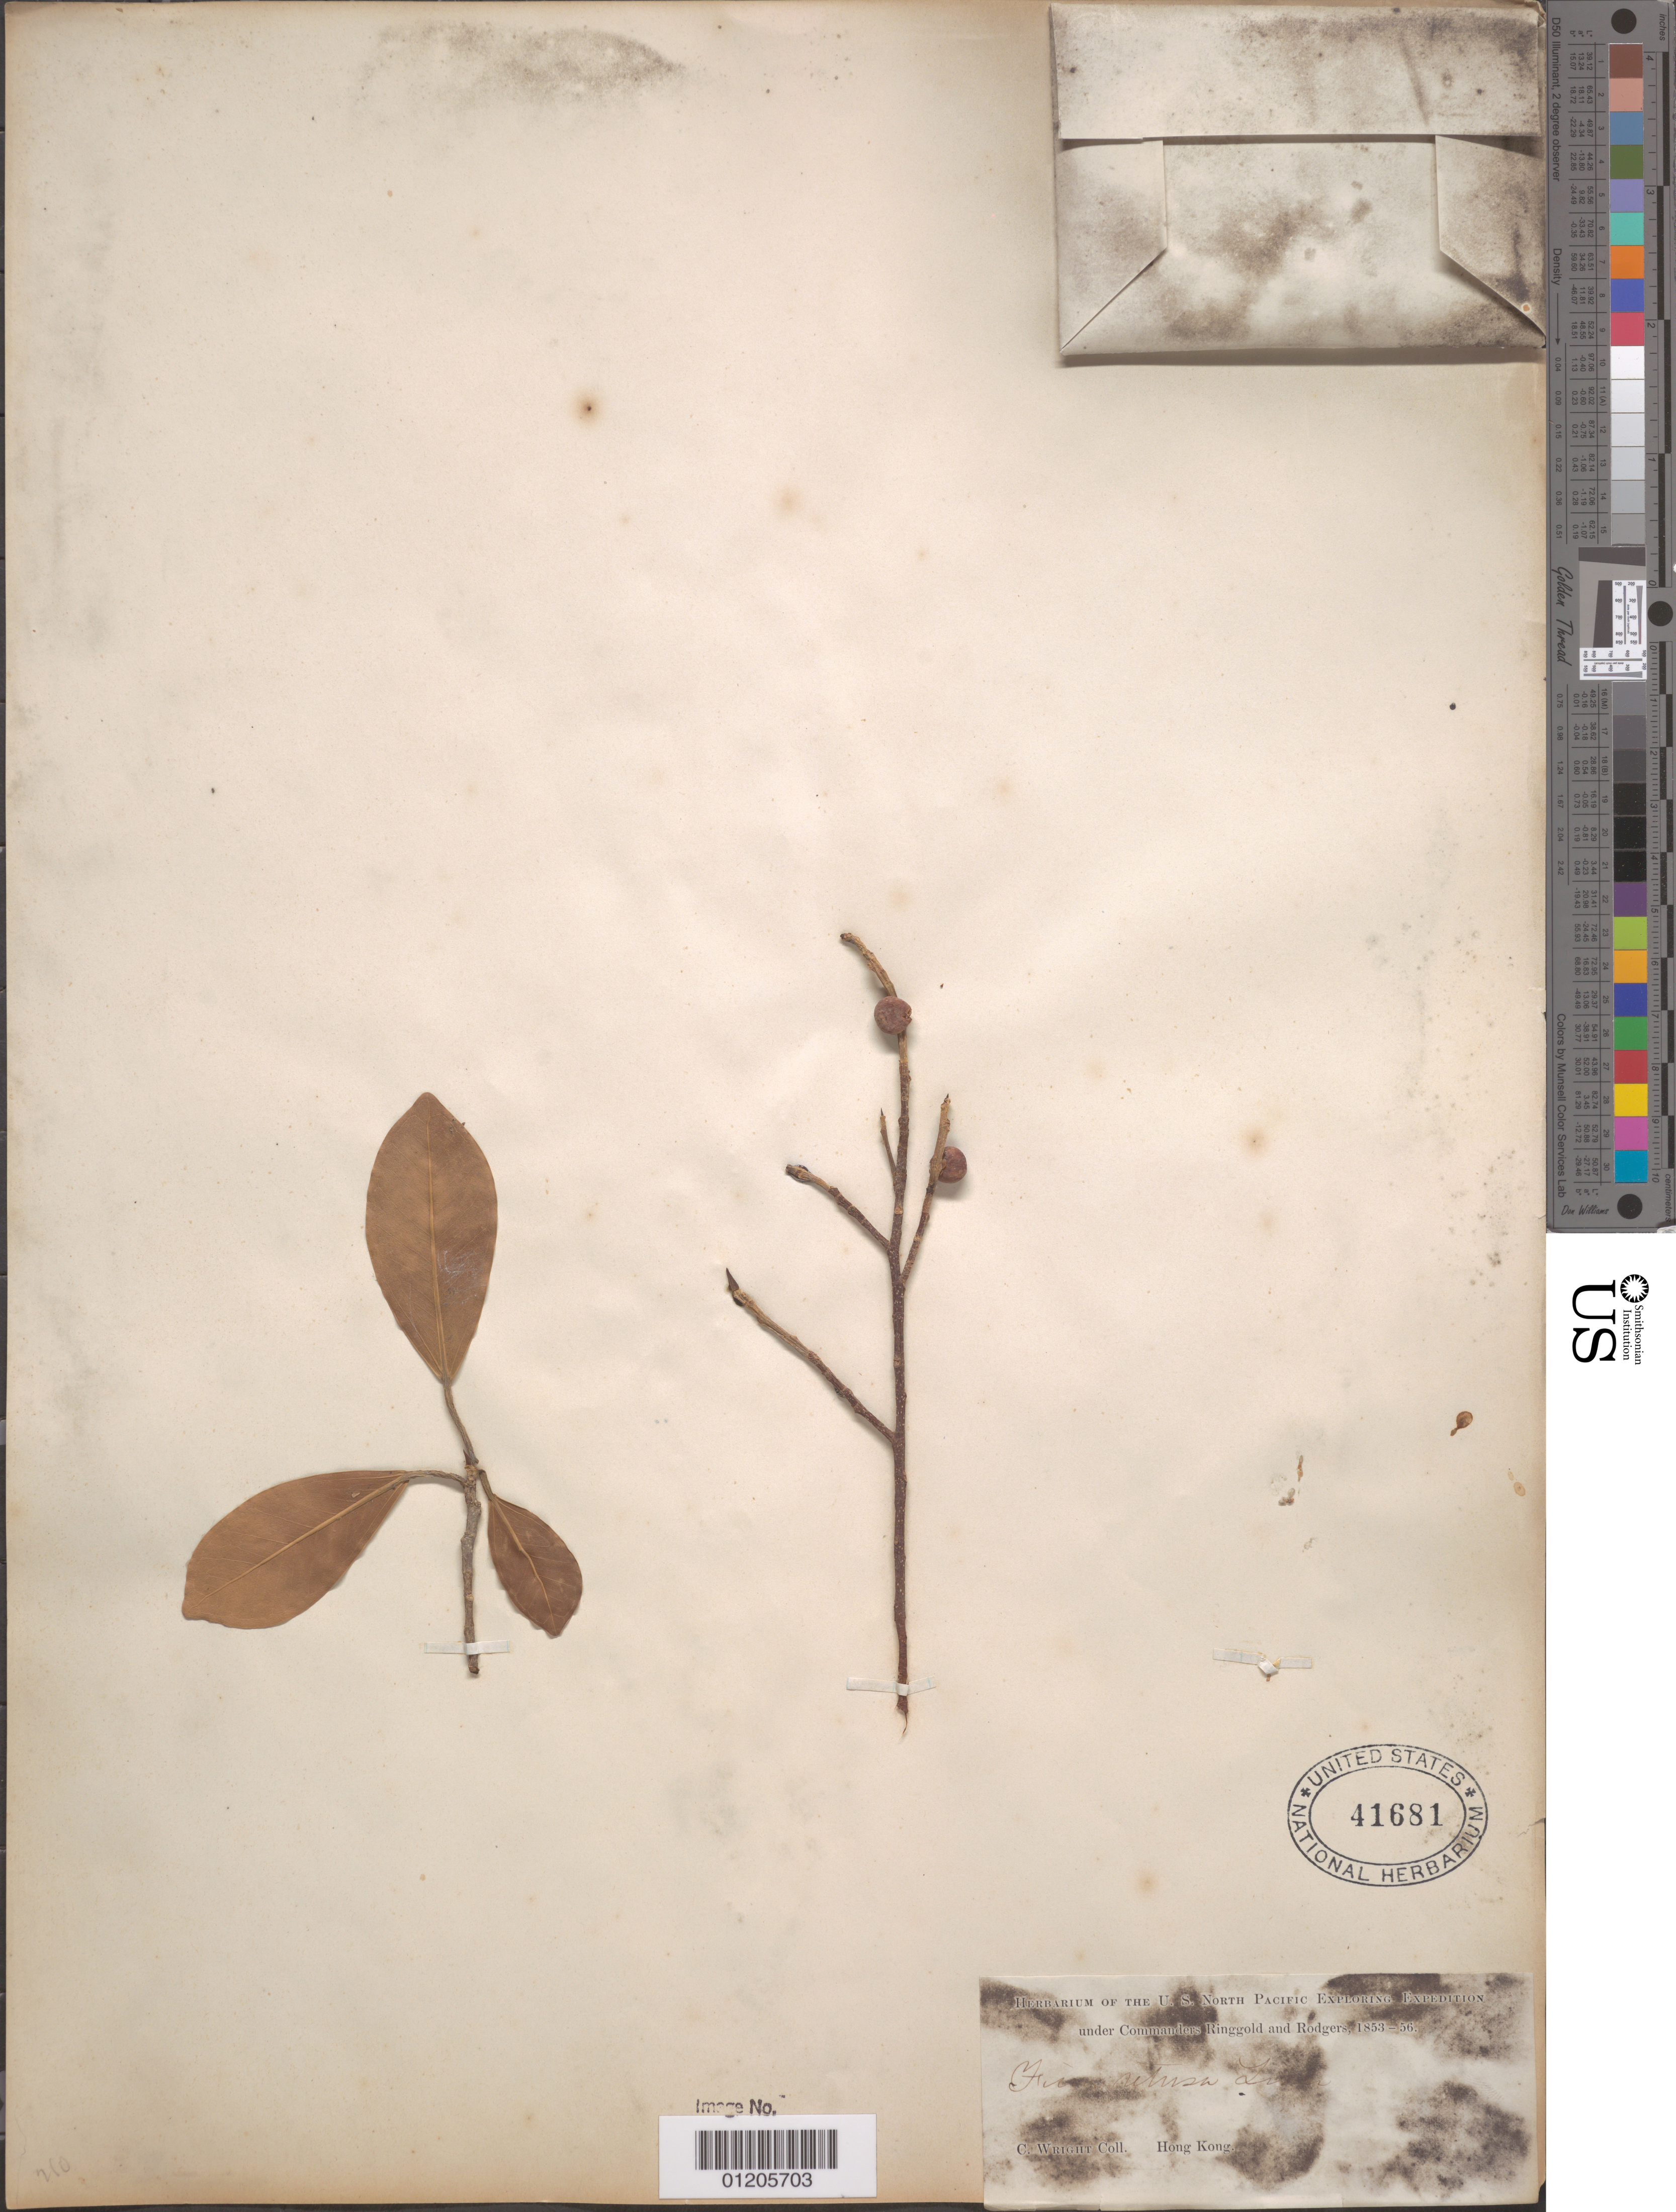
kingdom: Plantae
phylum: Tracheophyta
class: Magnoliopsida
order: Rosales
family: Moraceae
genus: Ficus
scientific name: Ficus retusa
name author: L.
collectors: C. Wright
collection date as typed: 1853 to -- -- 1856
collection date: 1853/1856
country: China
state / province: Hong Kong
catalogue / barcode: US 41681